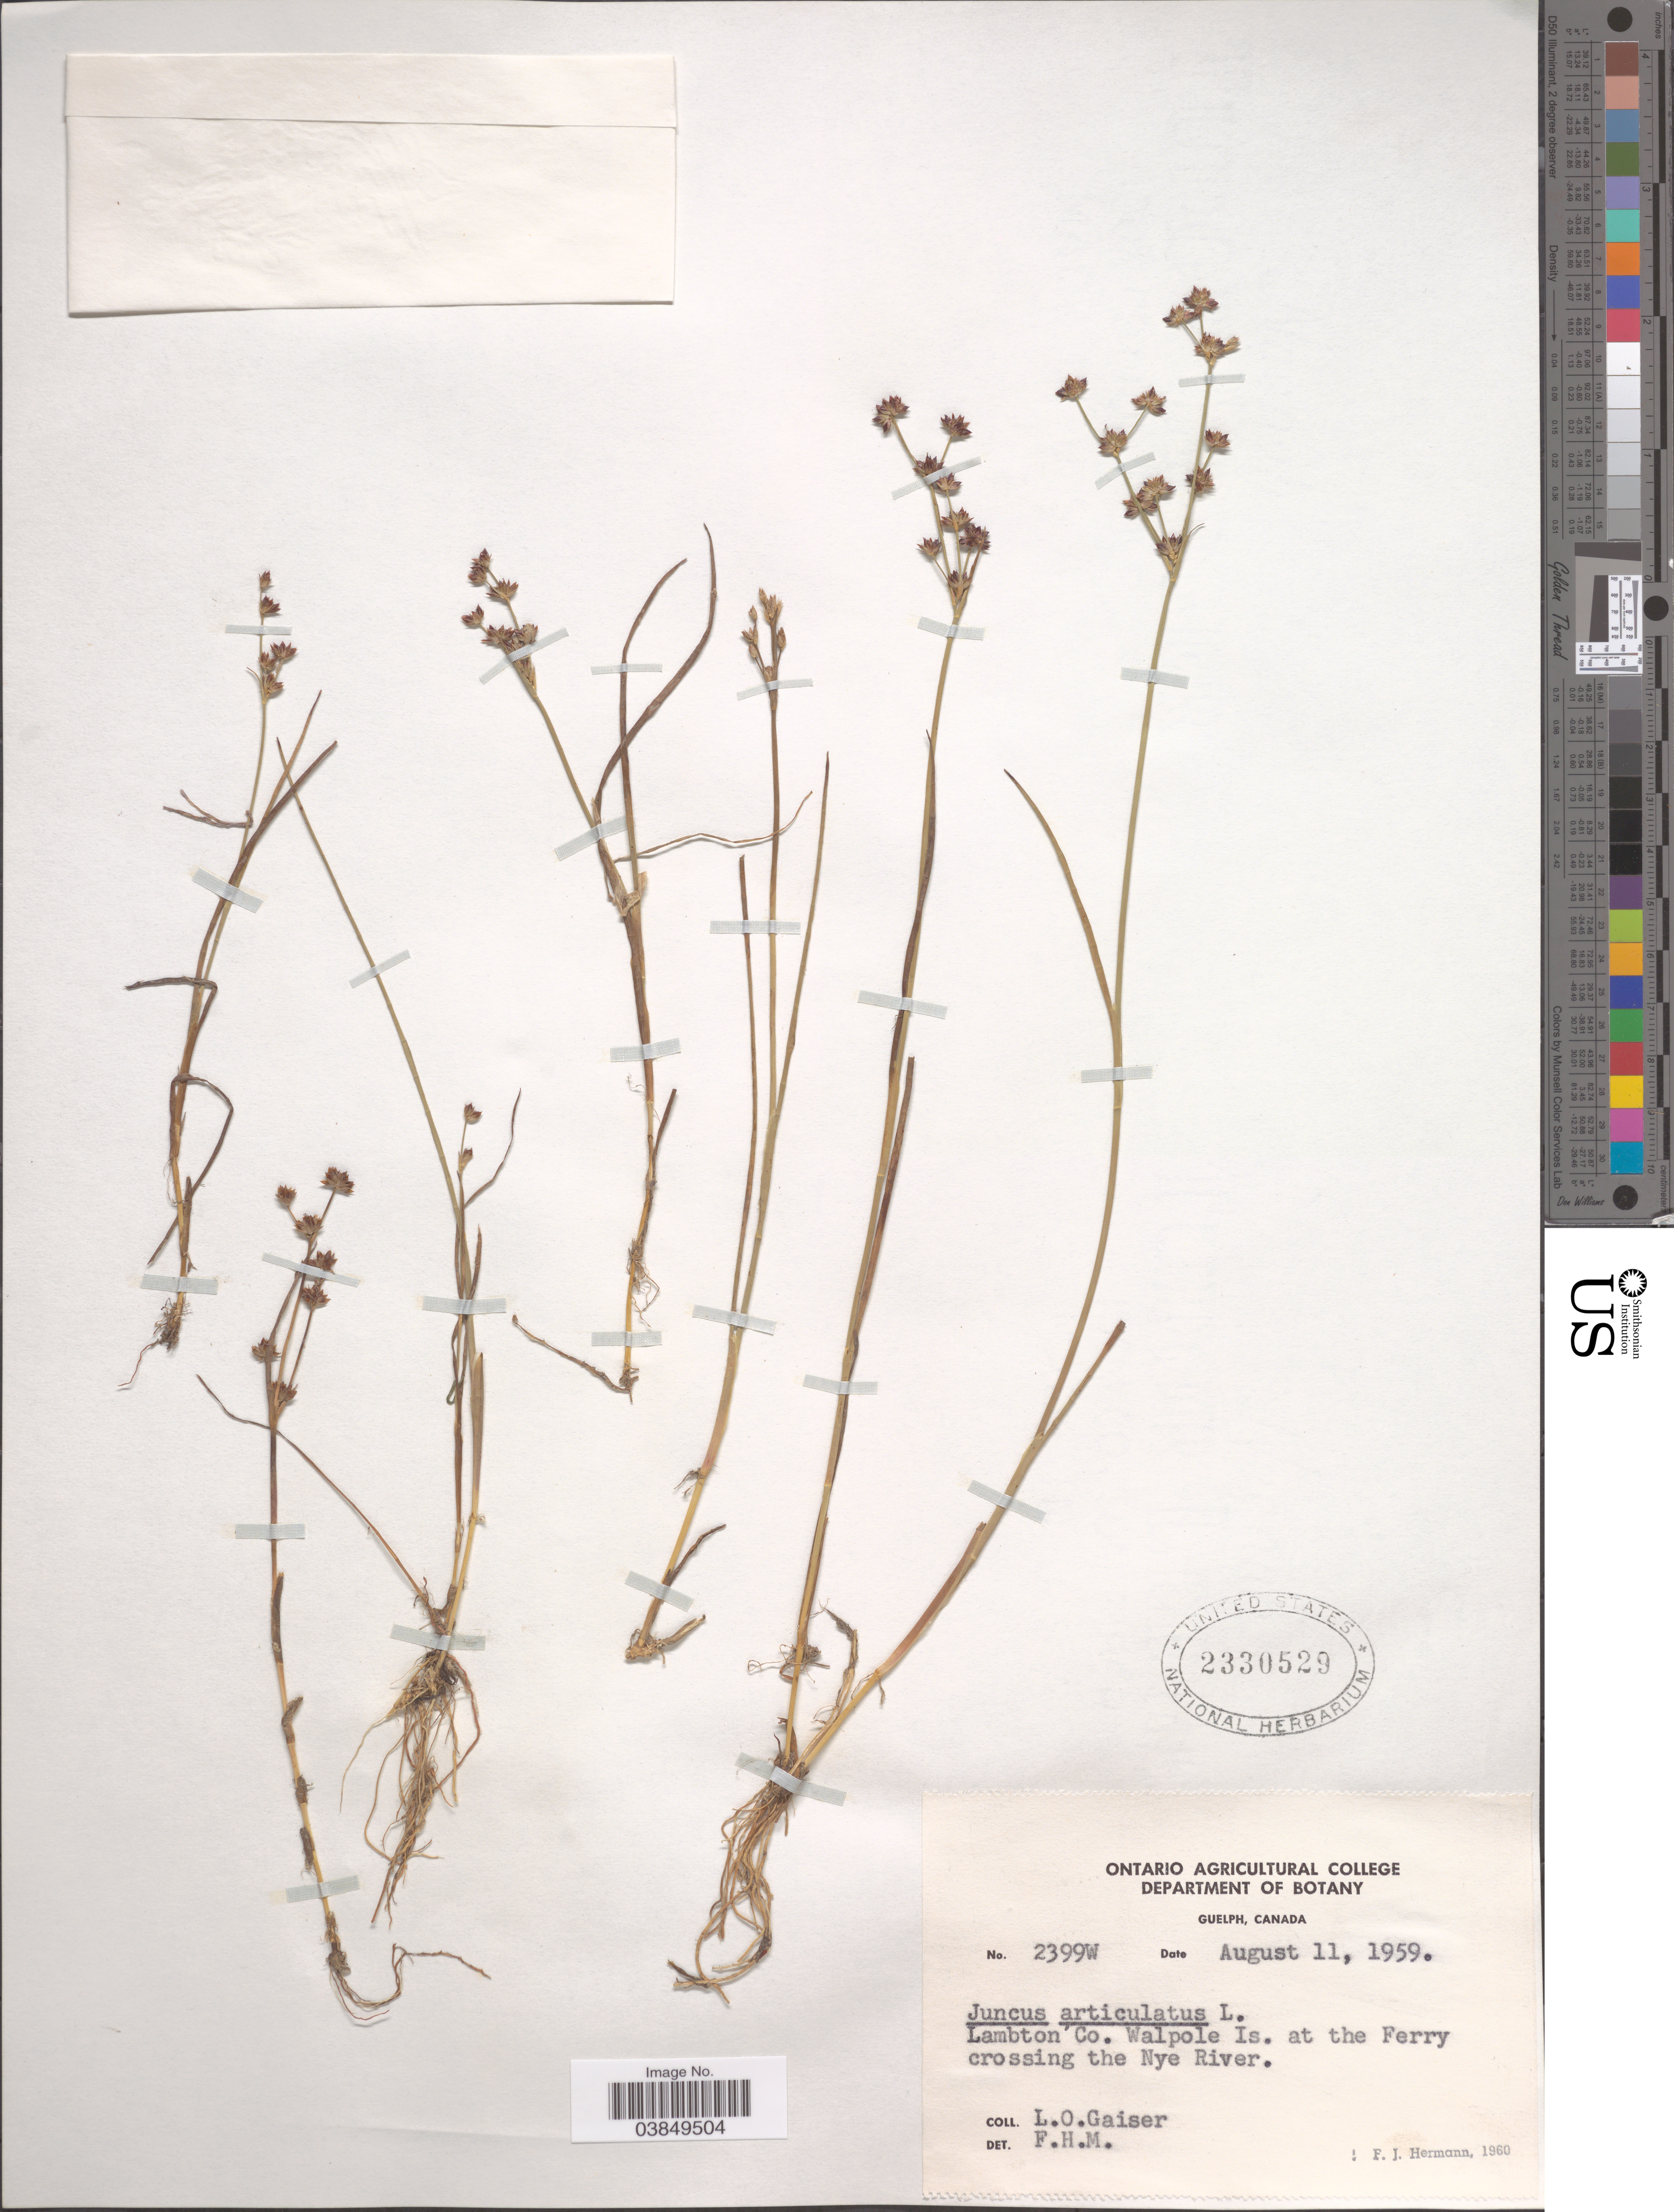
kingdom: Plantae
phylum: Tracheophyta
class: Liliopsida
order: Poales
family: Juncaceae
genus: Juncus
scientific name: Juncus articulatus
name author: L.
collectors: L. Gaiser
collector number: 2399W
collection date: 1959-08-11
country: Canada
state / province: Ontario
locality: Guelph. Lambton Co. Walpole Is. at the Ferry crossing the Nye River.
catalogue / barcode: US 2330529